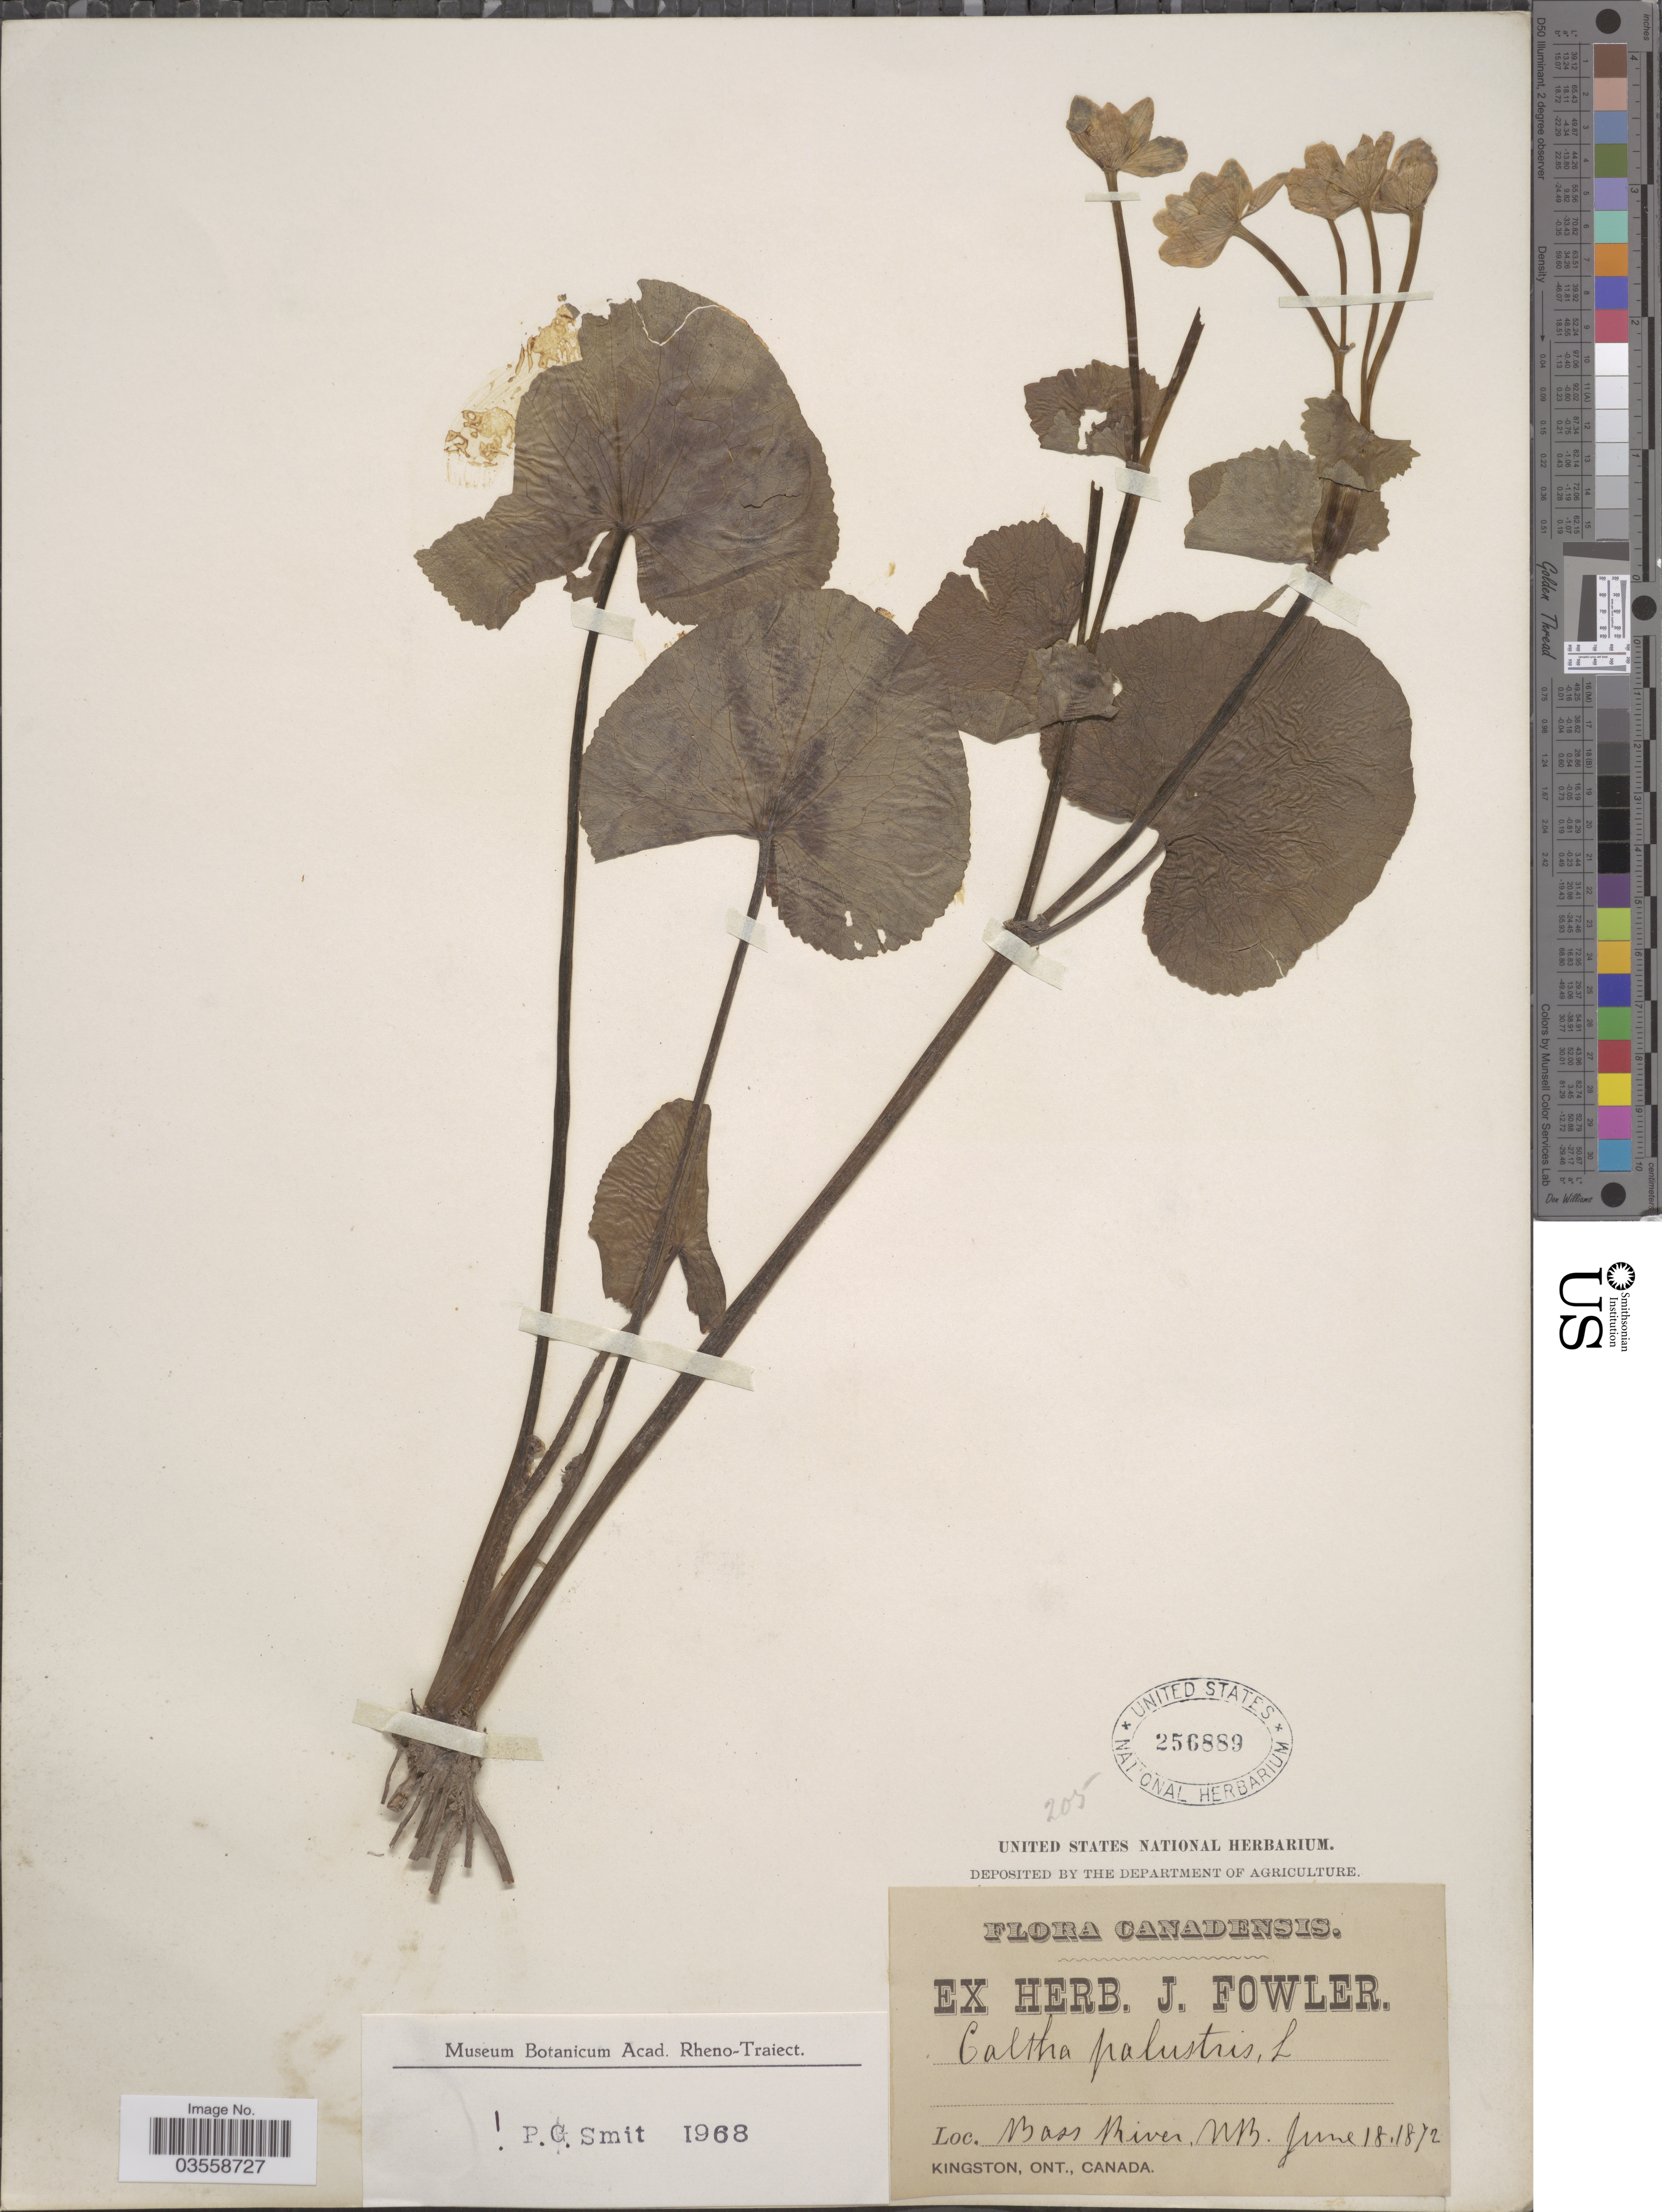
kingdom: Plantae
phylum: Tracheophyta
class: Magnoliopsida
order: Ranunculales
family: Ranunculaceae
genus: Caltha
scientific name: Caltha palustris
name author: L.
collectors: J. Fowler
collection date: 1872-06-18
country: Canada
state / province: New Brunswick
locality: Bass River.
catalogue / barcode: US 256889